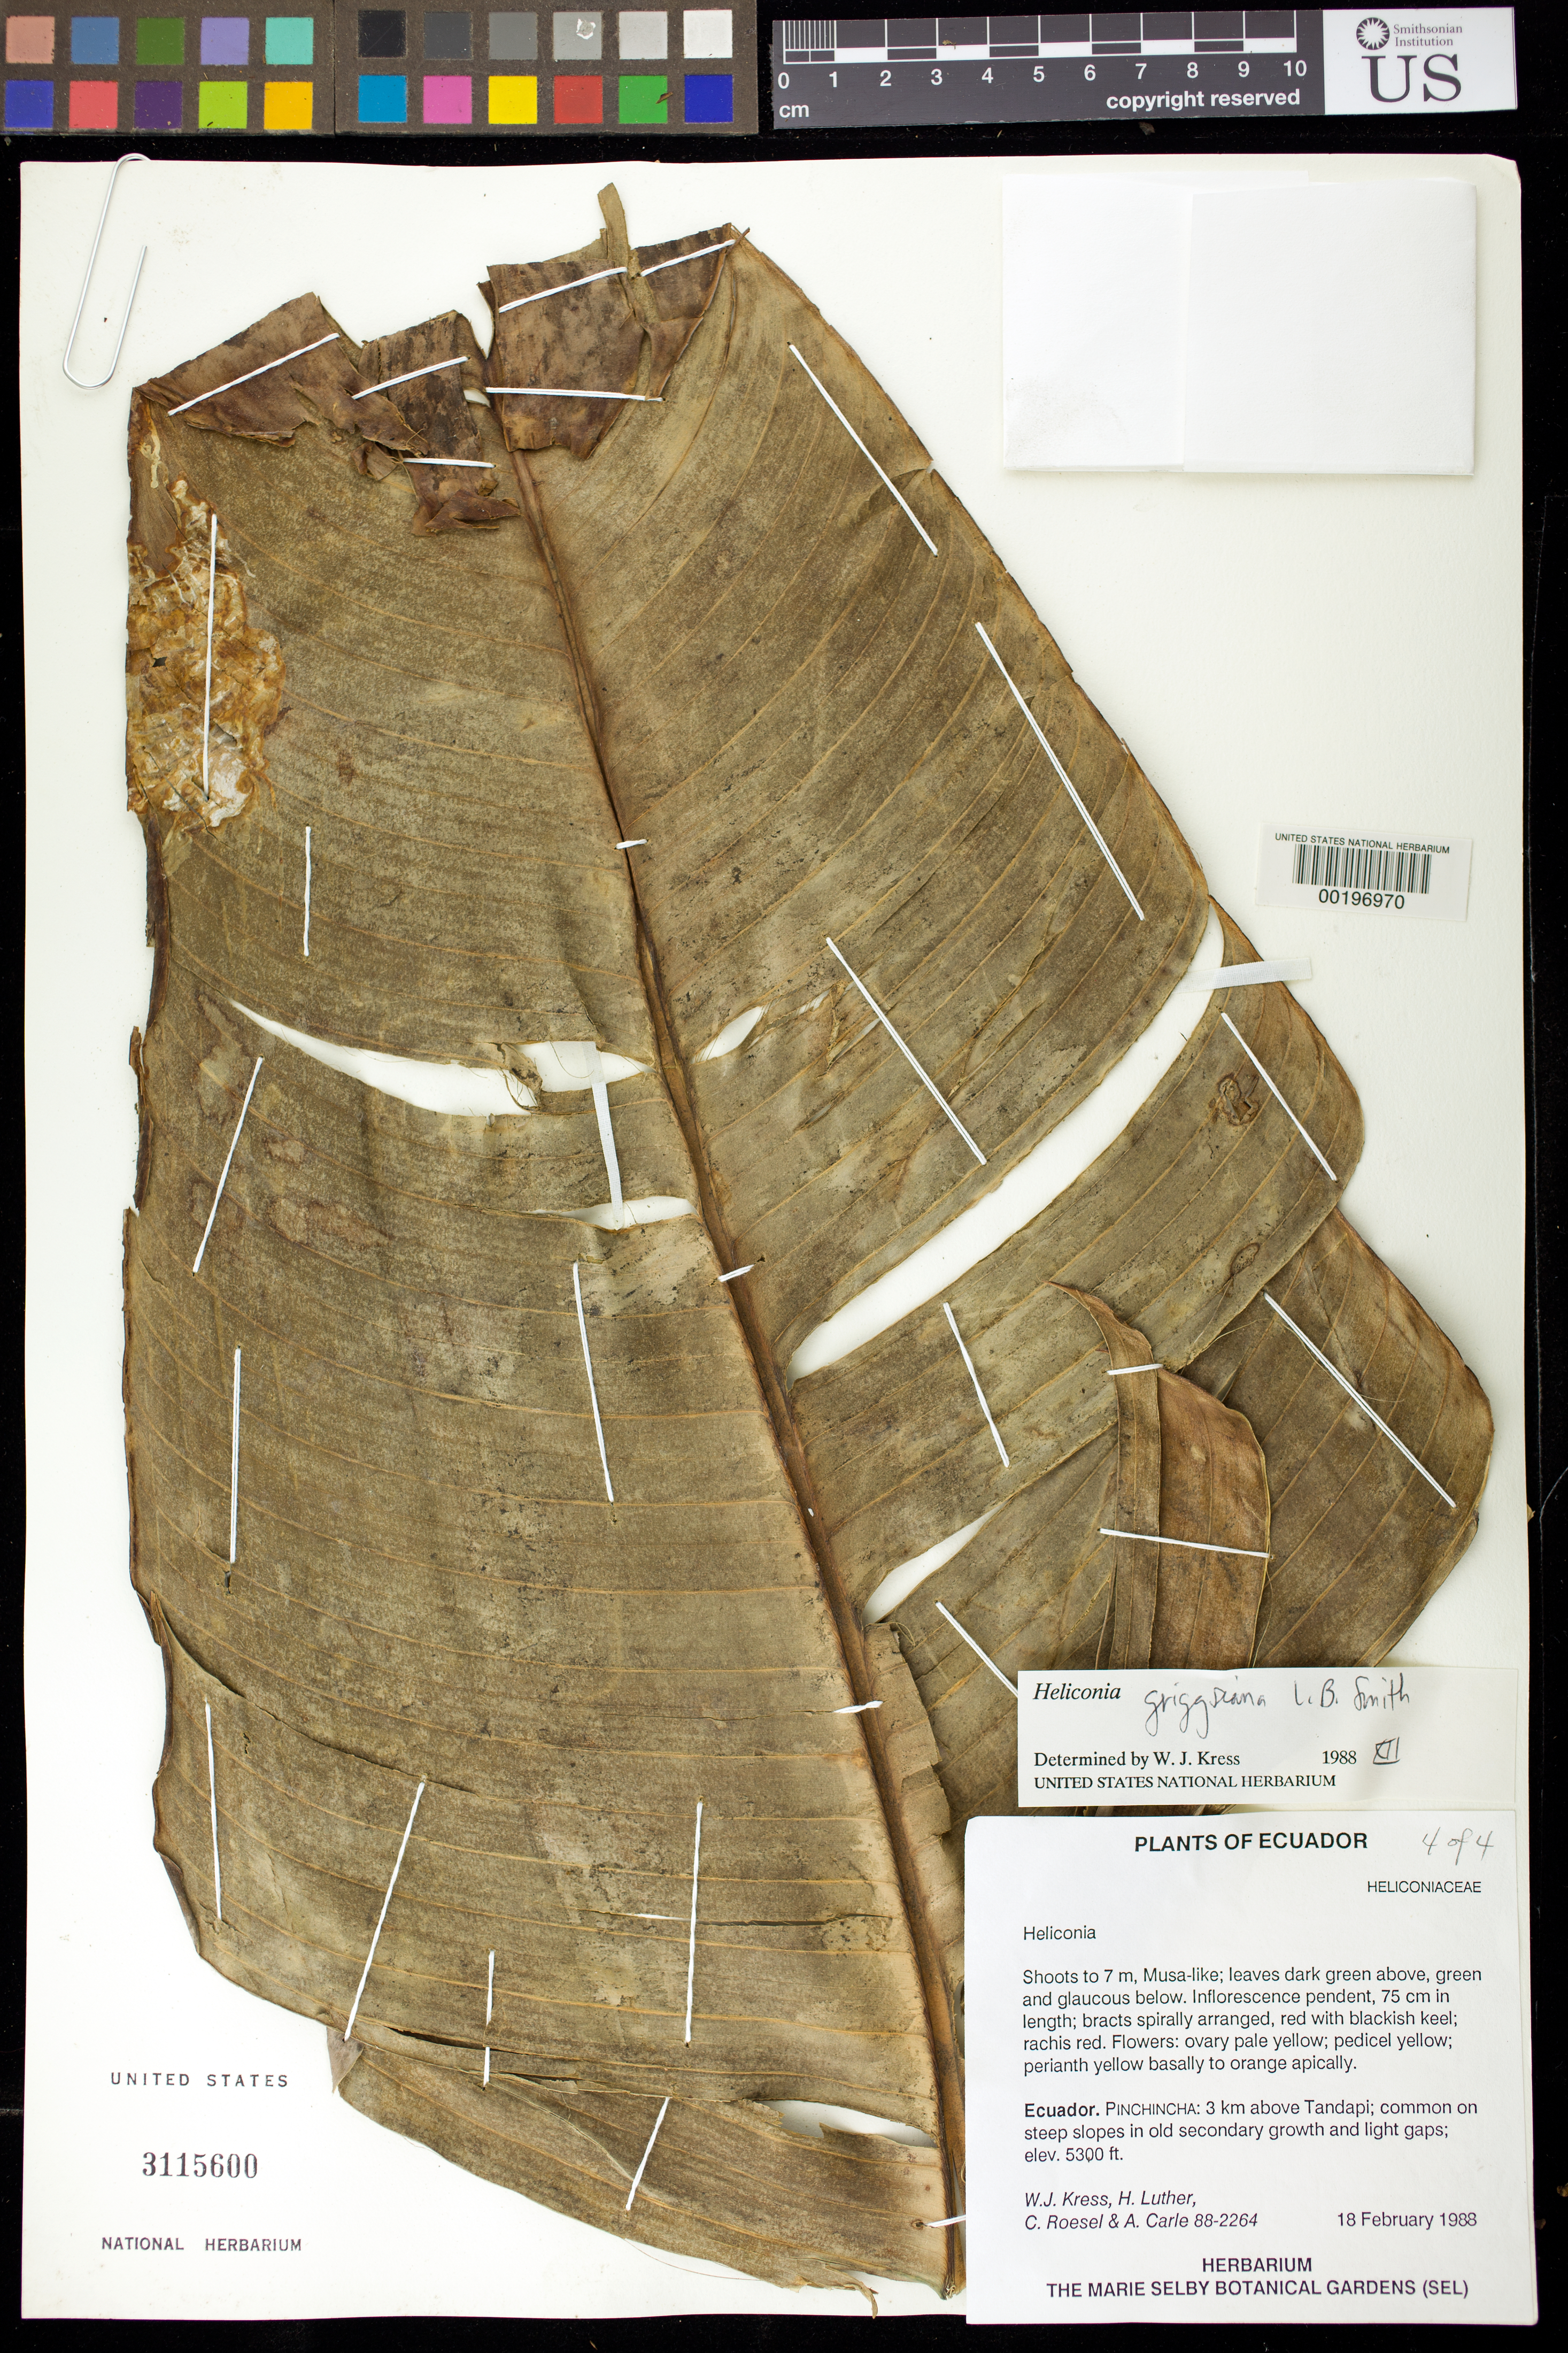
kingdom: Plantae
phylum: Tracheophyta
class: Liliopsida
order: Zingiberales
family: Heliconiaceae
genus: Heliconia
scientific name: Heliconia griggsiana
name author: L.B. Sm.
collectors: W. J. Kress, Harry E. Luther, C. S. Roesel & A. Carle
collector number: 88-2264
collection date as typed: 18 Feb 1988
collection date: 1988-02-18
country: Ecuador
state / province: Pichincha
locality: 3 km above tandapi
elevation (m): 1615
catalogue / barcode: US 3115600